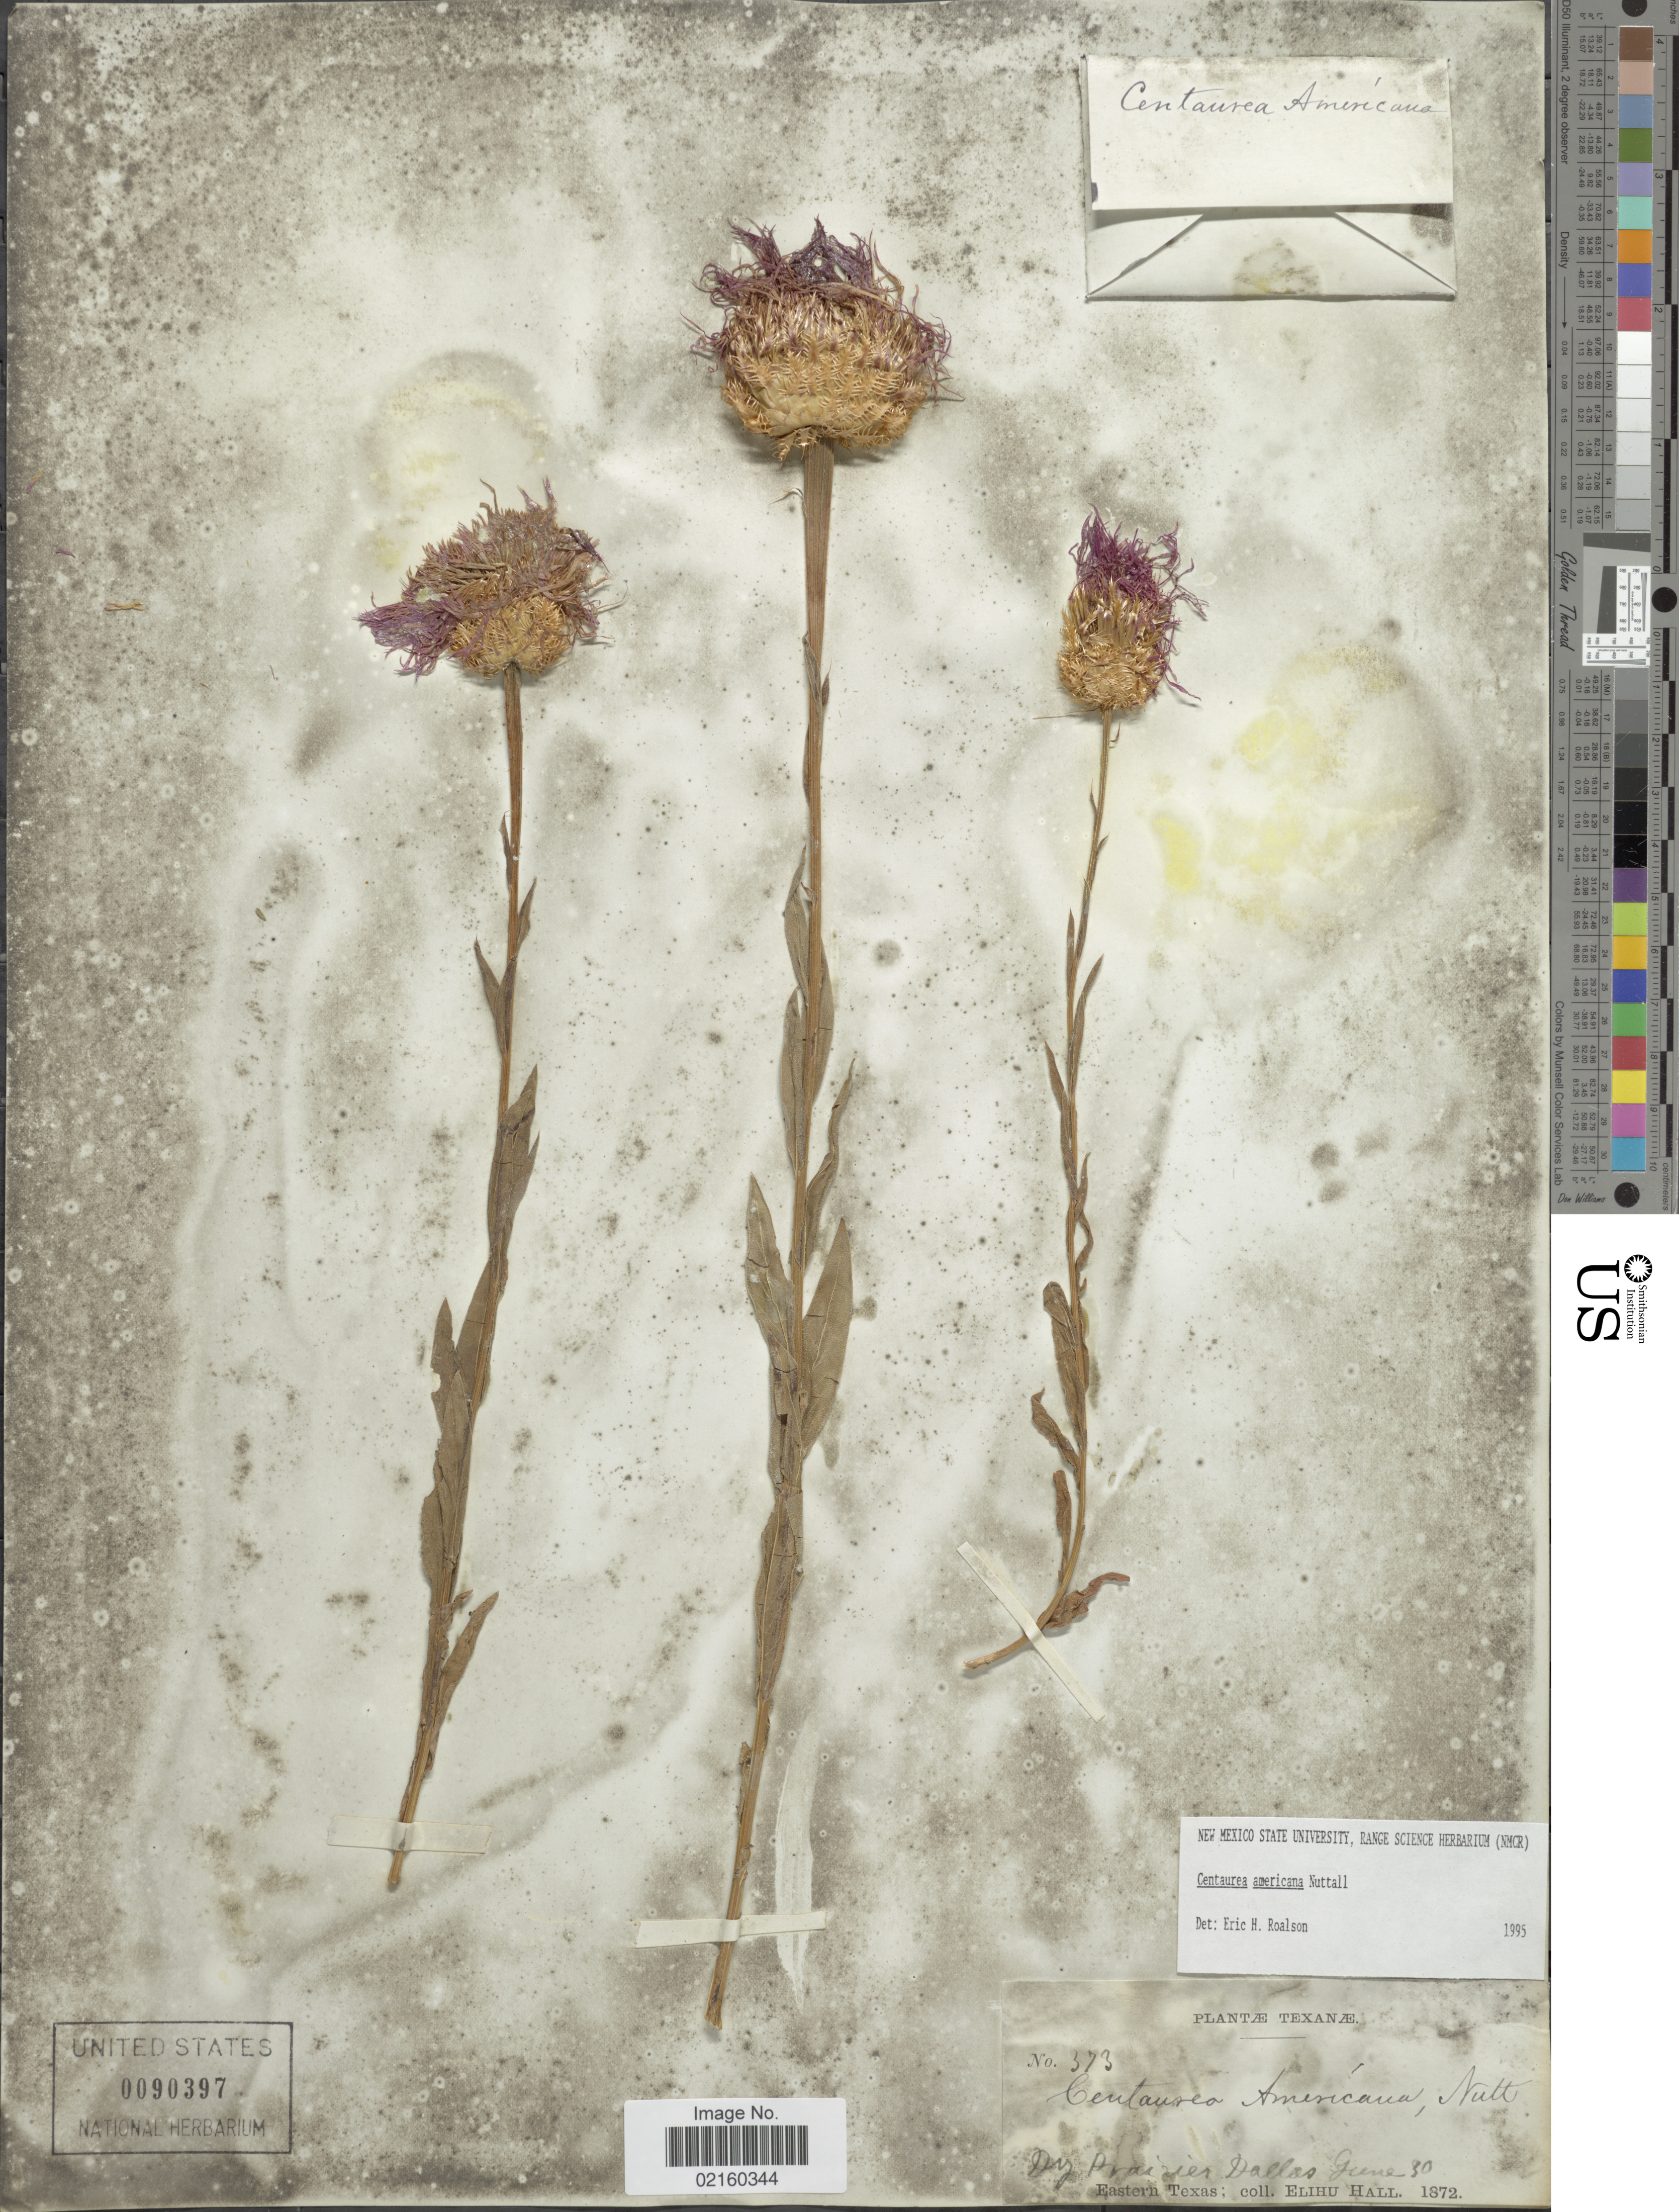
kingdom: Plantae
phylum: Tracheophyta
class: Magnoliopsida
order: Asterales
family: Asteraceae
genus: Plectocephalus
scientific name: Plectocephalus americanus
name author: (Nutt.) D. Don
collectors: E. Hall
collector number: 373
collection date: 1872-06-30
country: United States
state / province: Texas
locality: Prairies Dallas, Eastern Texas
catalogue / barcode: US 90397